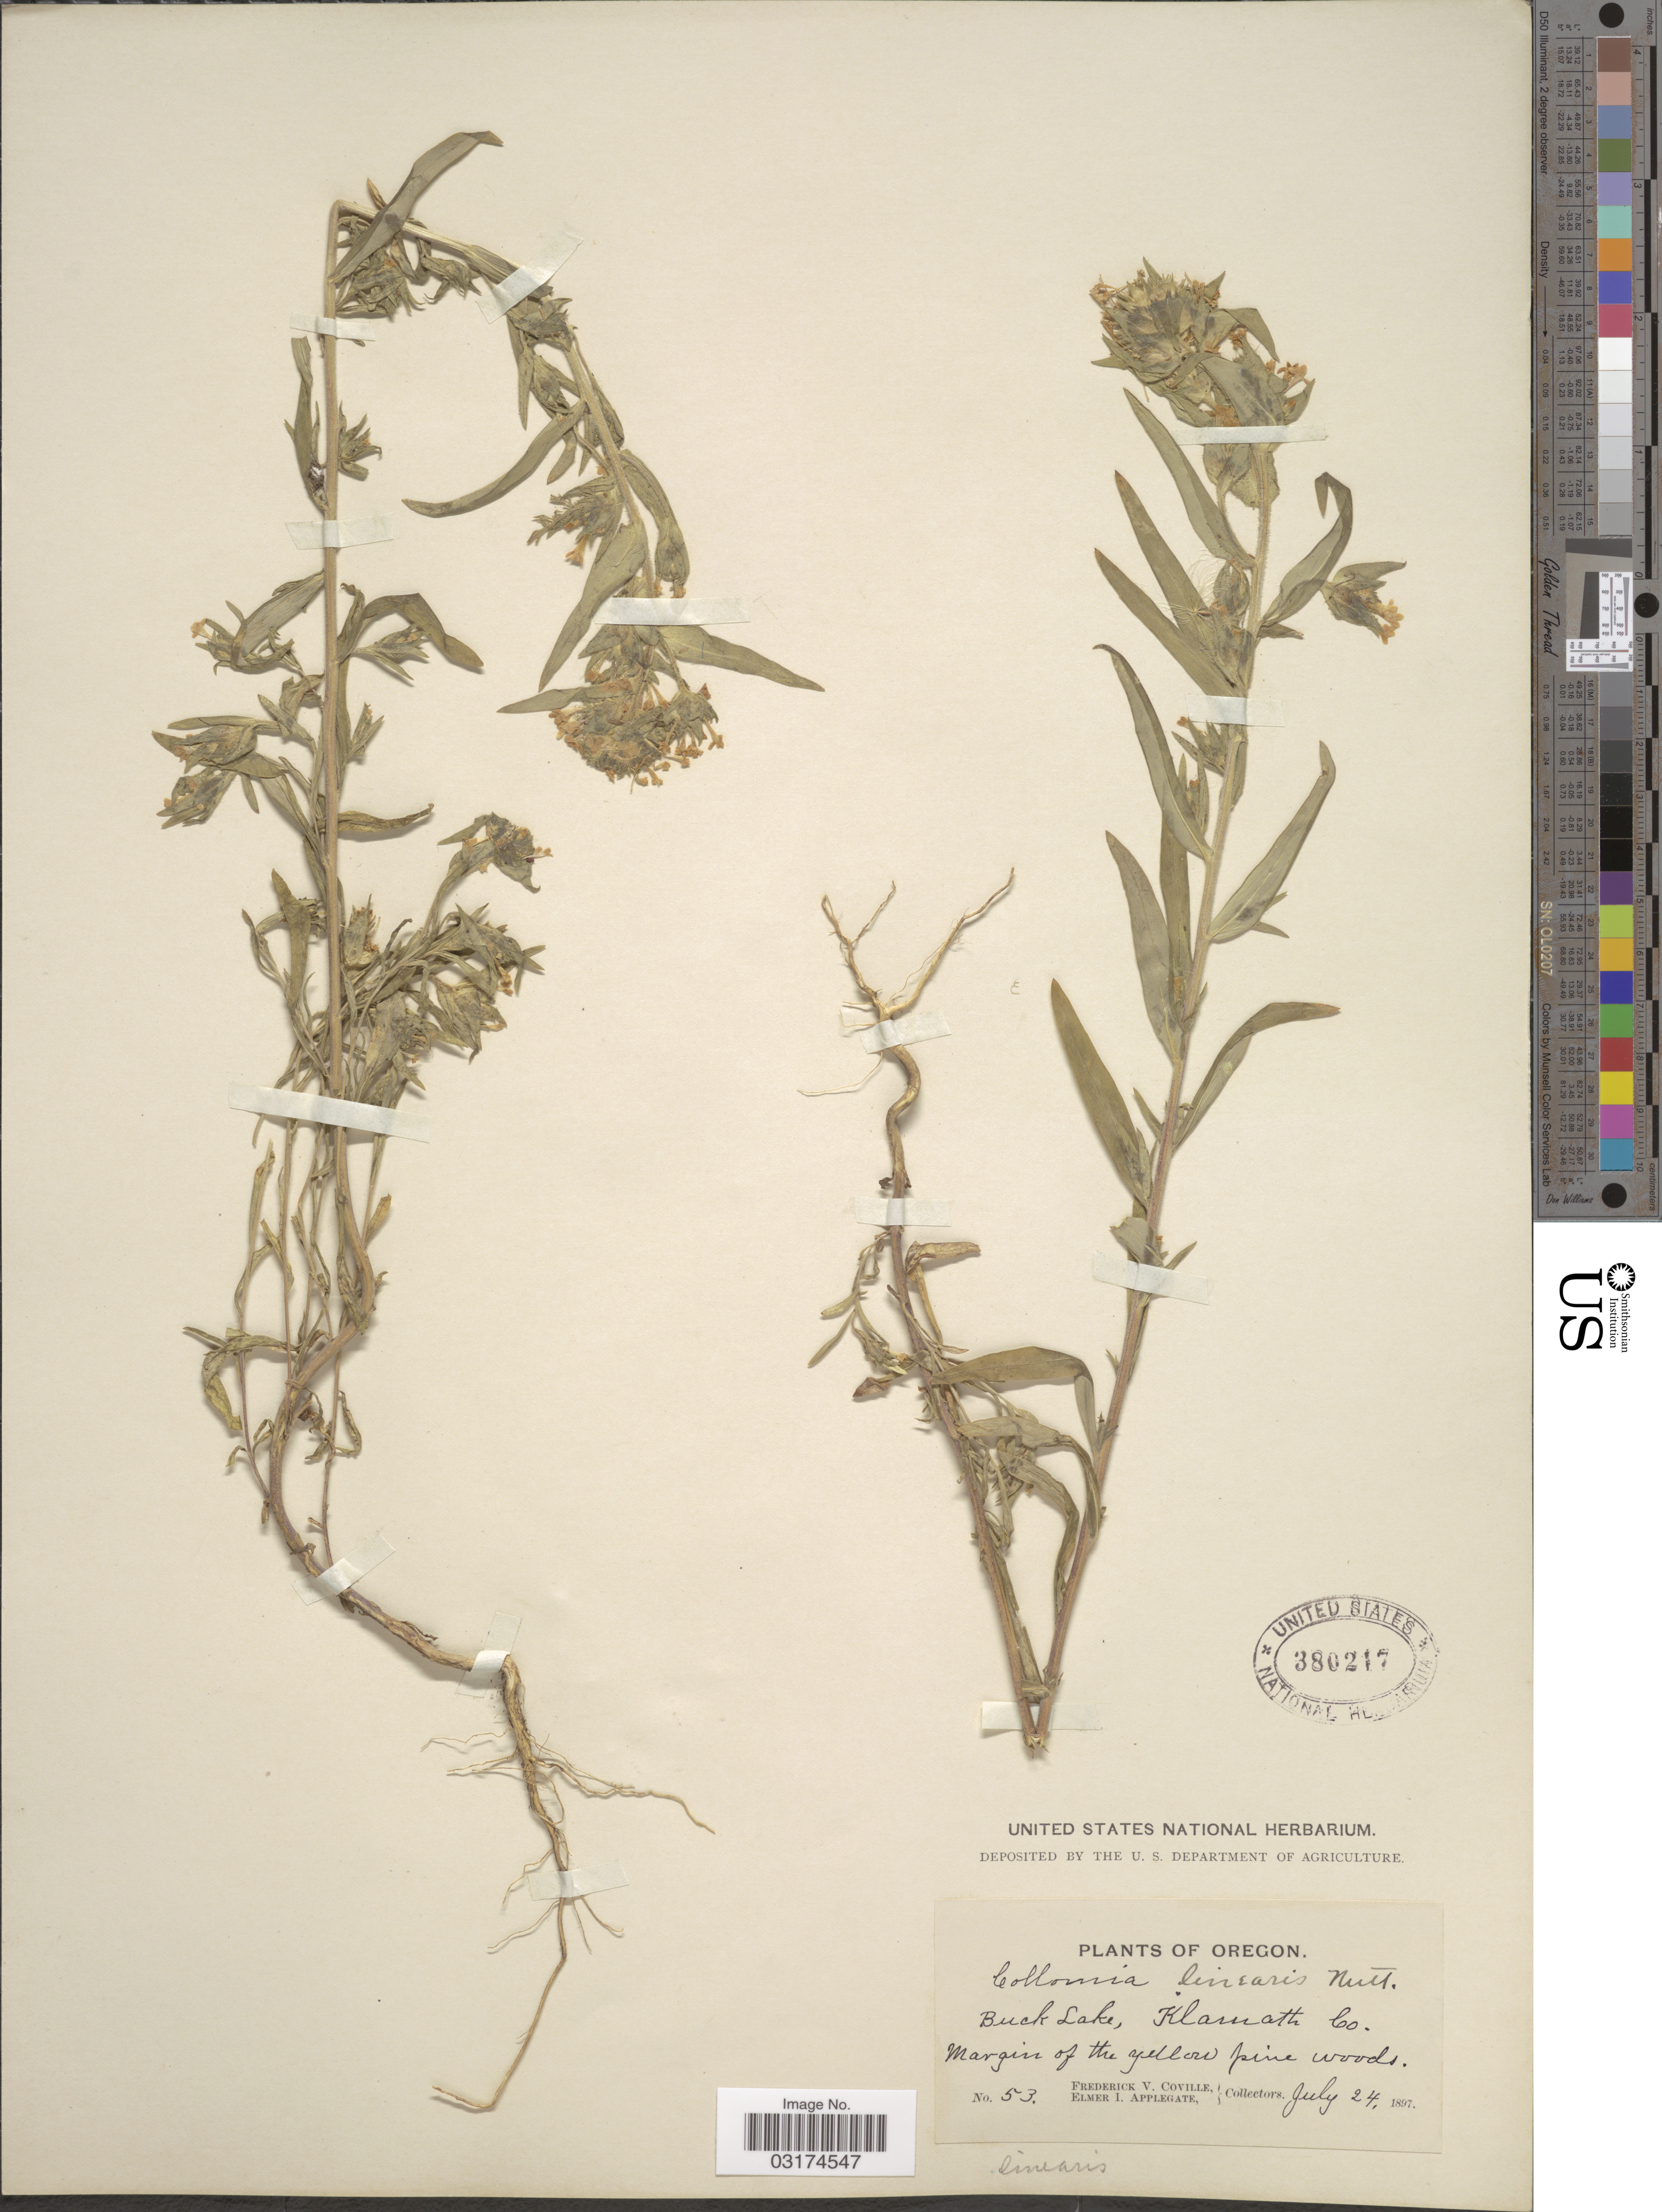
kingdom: Plantae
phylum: Tracheophyta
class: Magnoliopsida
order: Ericales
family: Polemoniaceae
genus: Collomia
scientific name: Collomia linearis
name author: Nutt.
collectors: F. V. Coville & E. I. Applegate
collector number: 53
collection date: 1897-07-24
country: United States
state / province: Oregon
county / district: Klamath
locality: Buck Lake, Klamath Co. Margin of the yellow pine woods.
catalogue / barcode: US 380217